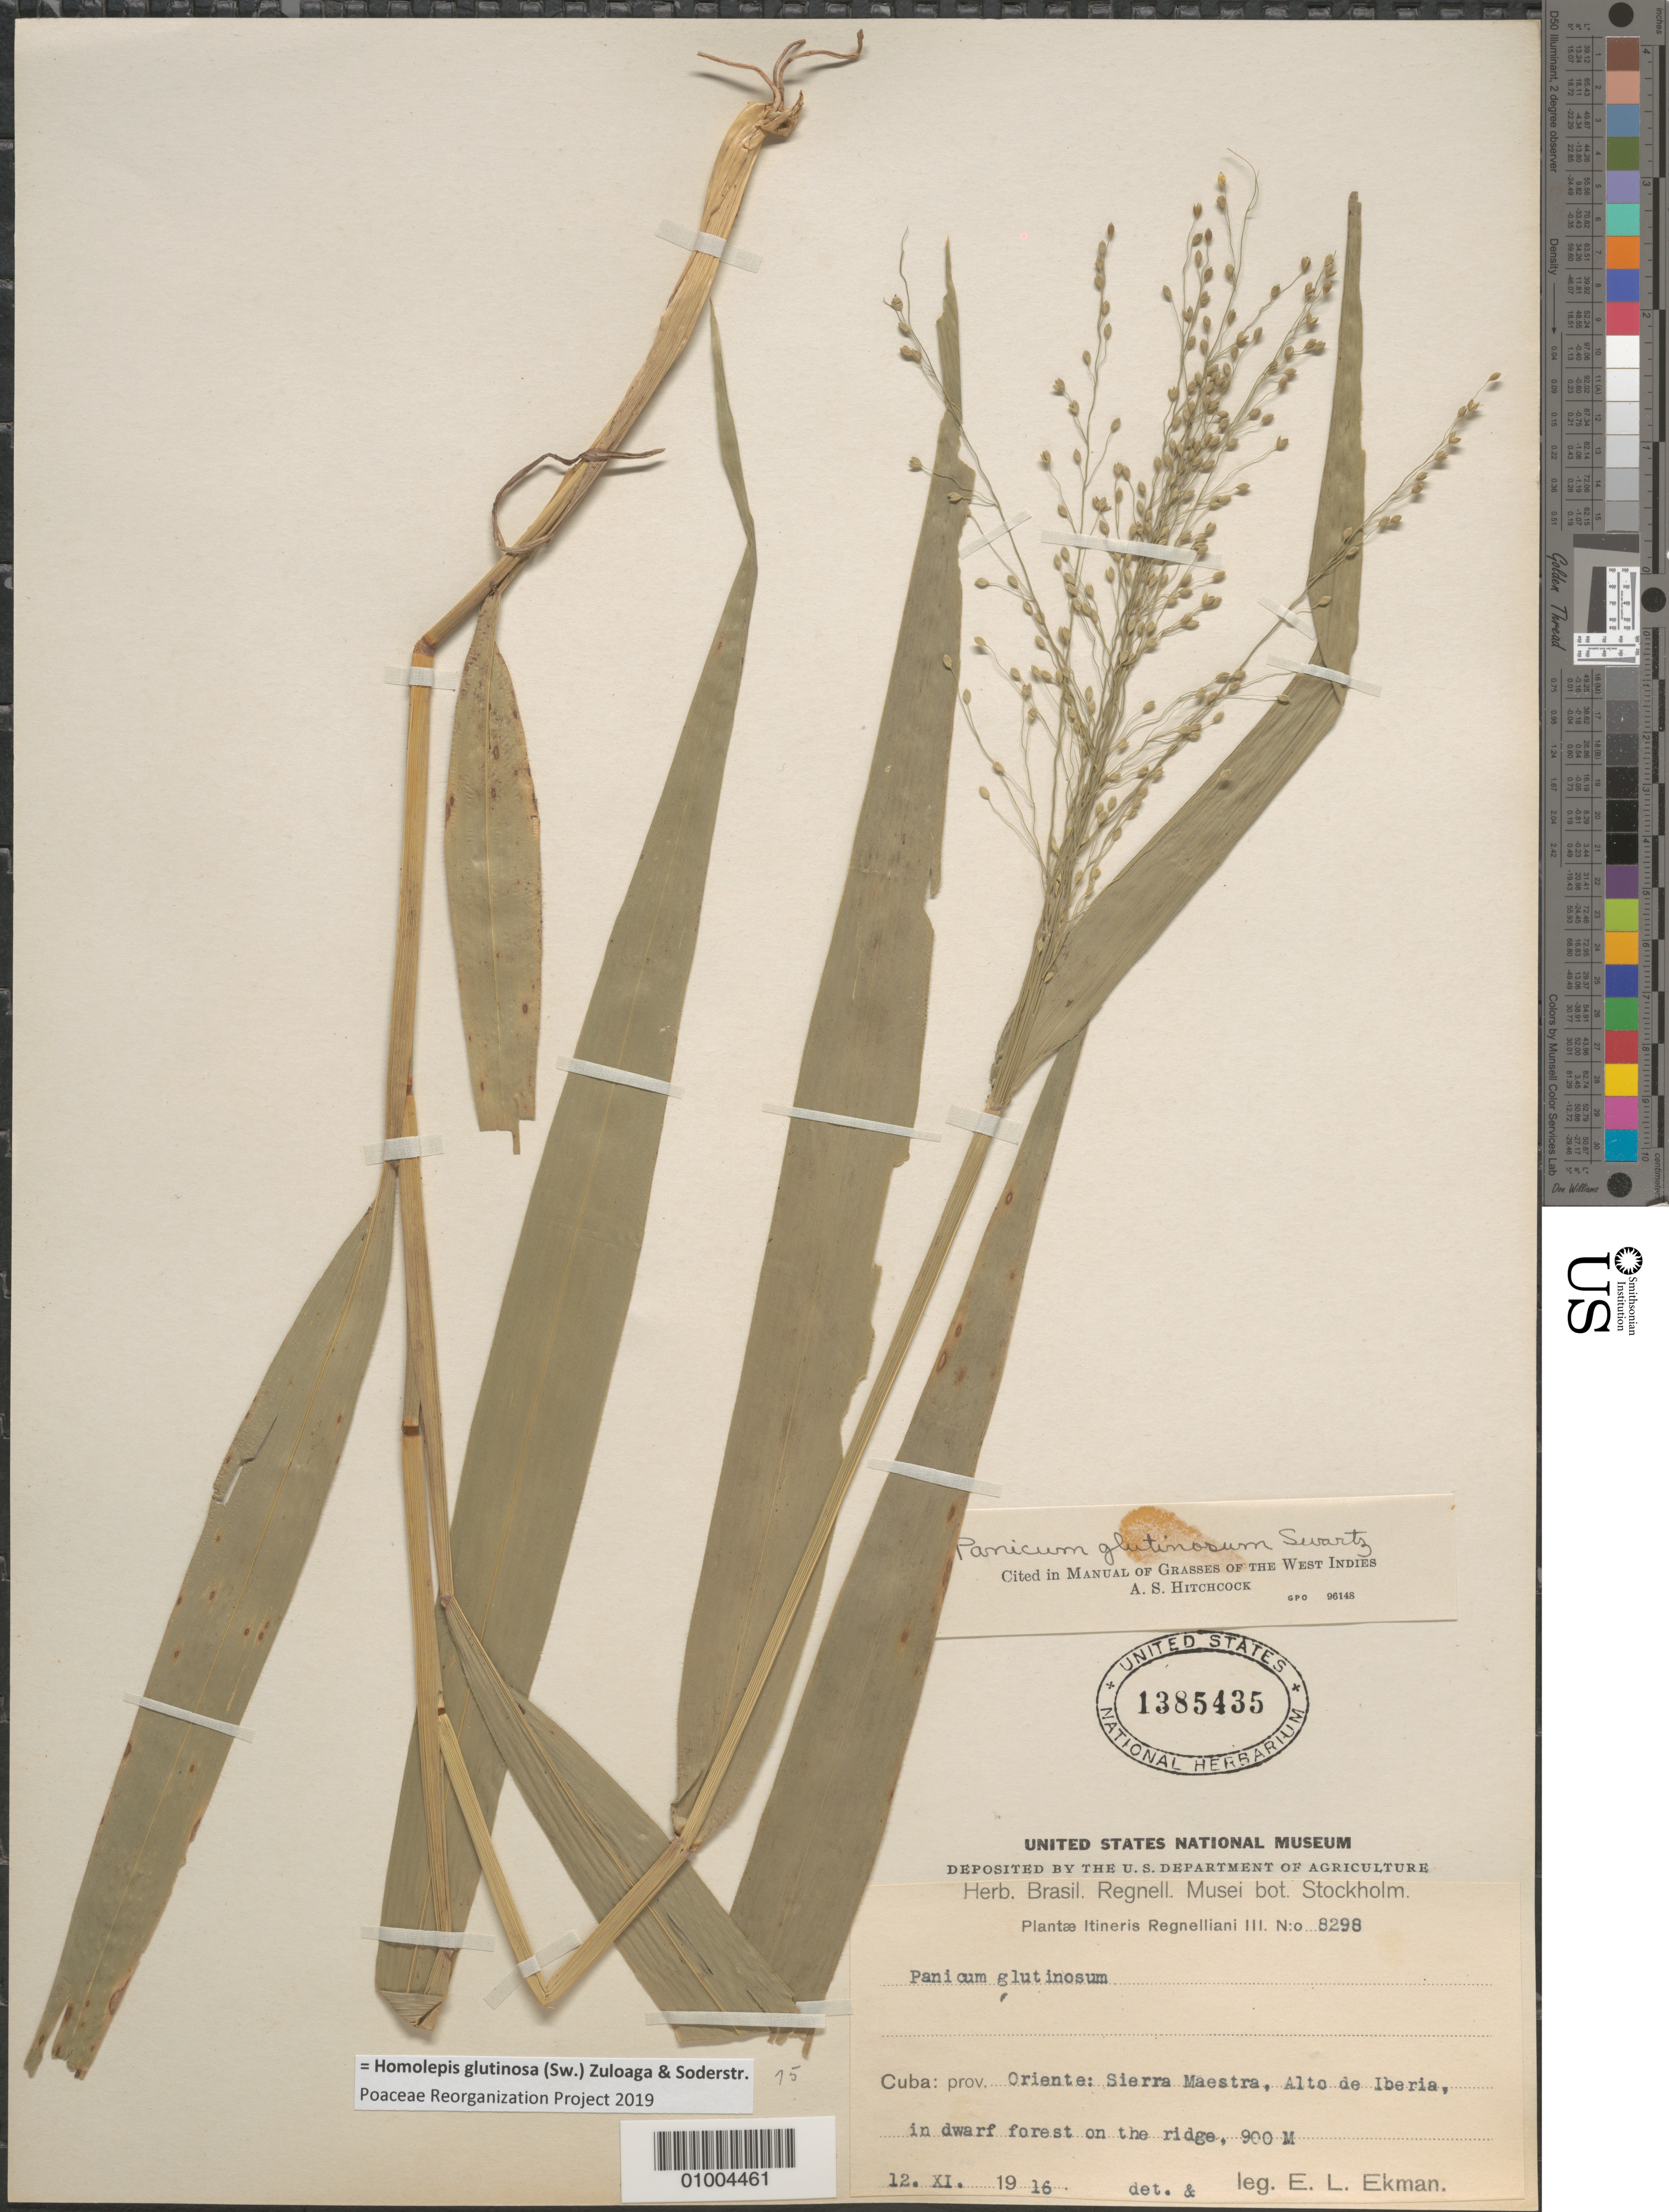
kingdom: Plantae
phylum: Tracheophyta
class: Liliopsida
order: Poales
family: Poaceae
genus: Homolepis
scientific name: Homolepis glutinosa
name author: (Sw.) Zuloaga & Soderstr.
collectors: E. L. Ekman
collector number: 8298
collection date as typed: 12 Nov 1916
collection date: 1916-11-12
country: Cuba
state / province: Oriente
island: Cuba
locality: Sierra, Maestra, Alto de Iberia, in dwarf forest on the ridge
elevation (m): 900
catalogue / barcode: US 1385435